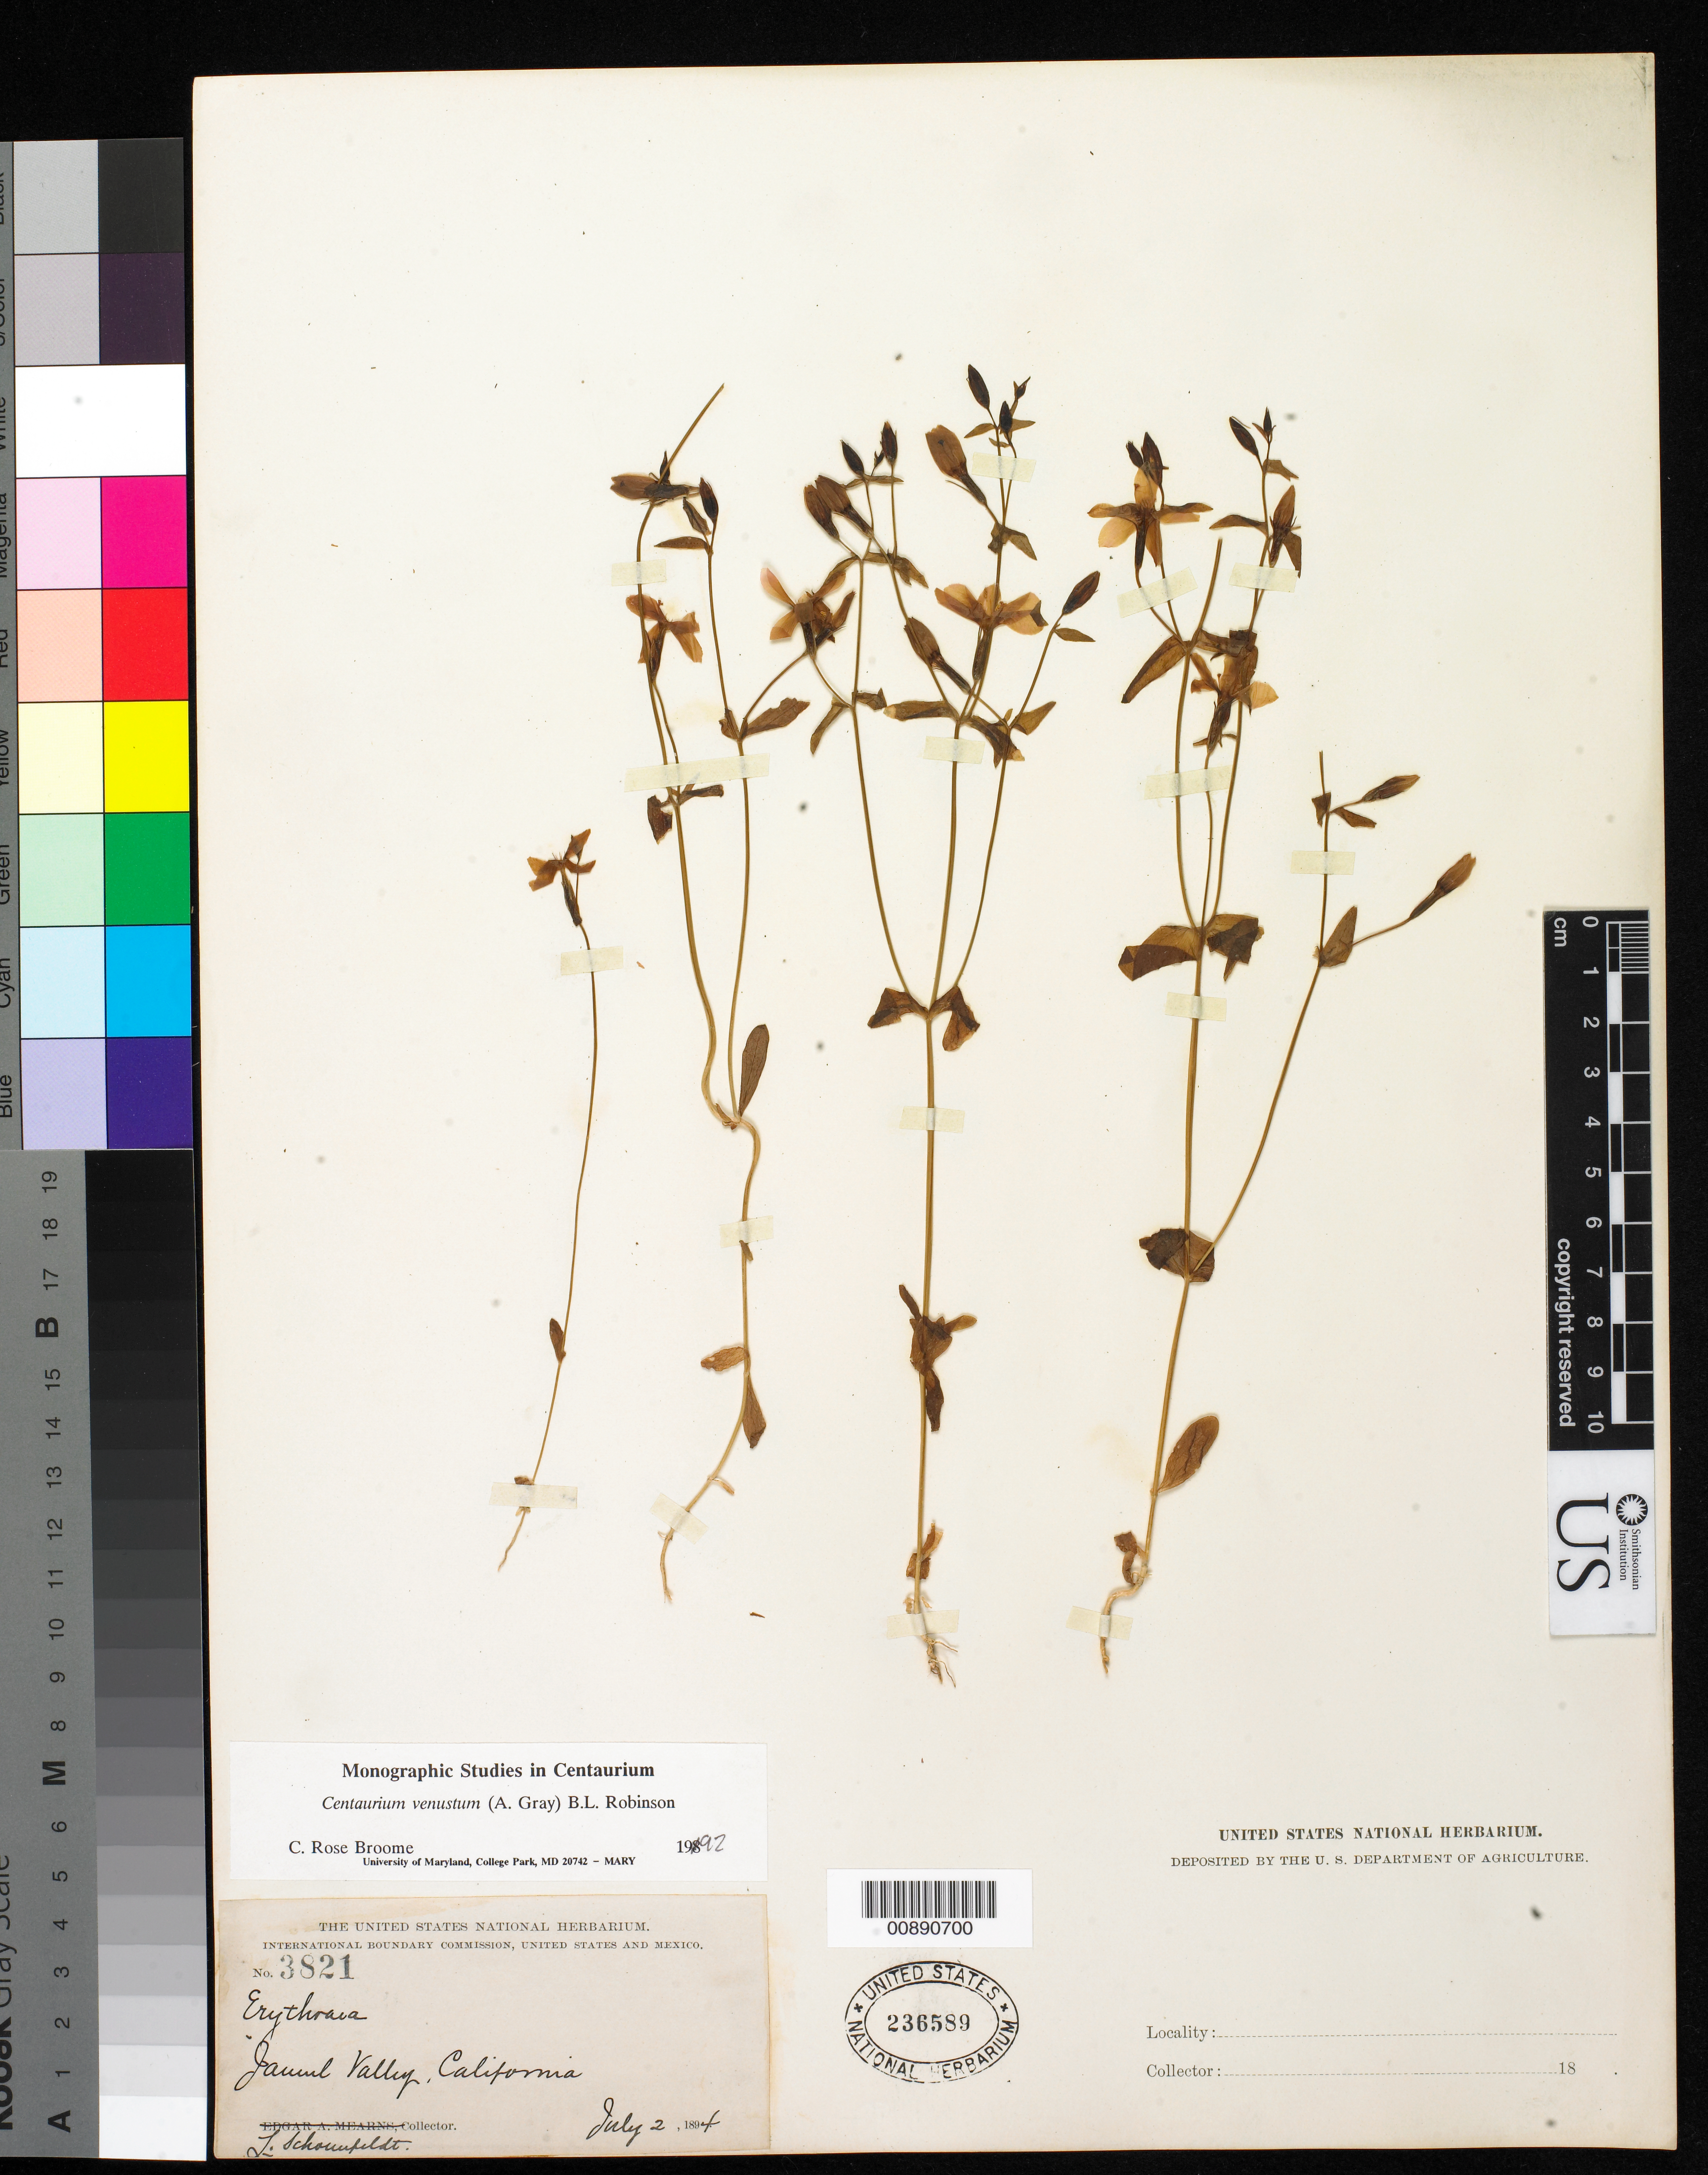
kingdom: Plantae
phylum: Tracheophyta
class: Magnoliopsida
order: Gentianales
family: Gentianaceae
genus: Centaurium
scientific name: Centaurium venustum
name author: (A. Gray) B.L. Rob.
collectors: L. Schoenfeldt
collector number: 3821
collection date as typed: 02 Jul 1894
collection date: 1894-07-02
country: United States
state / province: California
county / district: San Diego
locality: Jamul Valley, California.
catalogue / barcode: US 236589